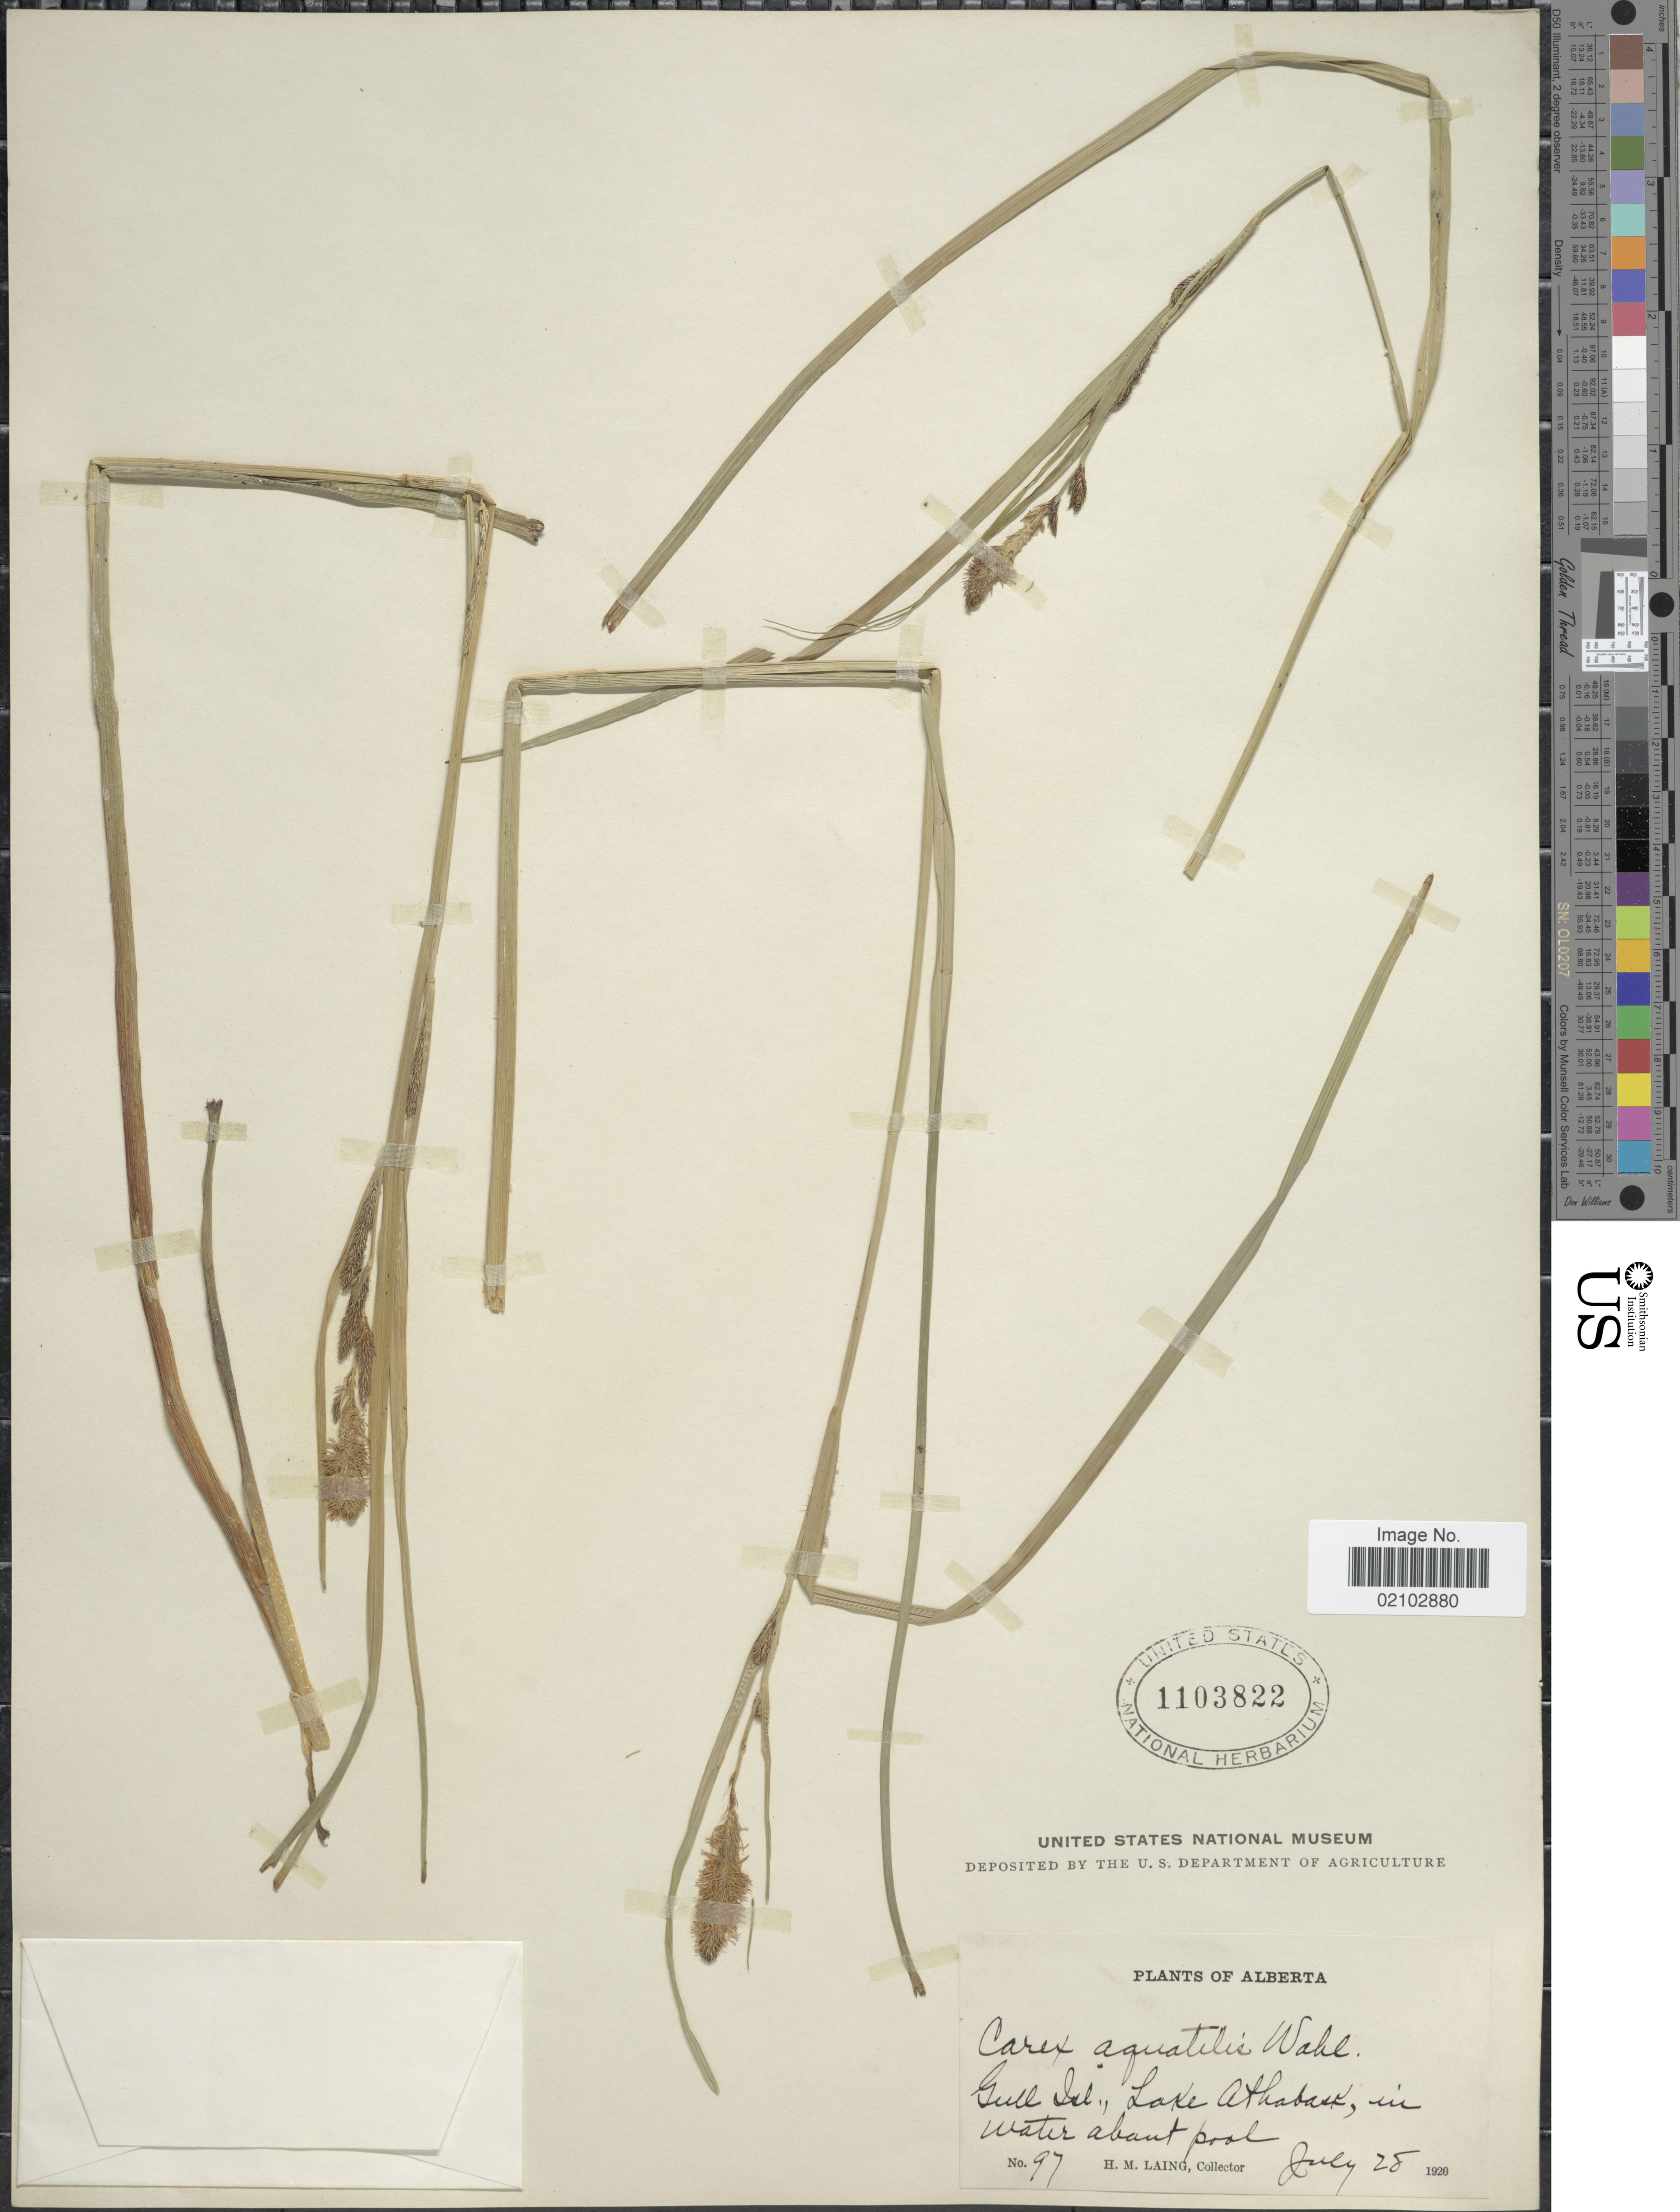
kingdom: Plantae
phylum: Tracheophyta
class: Liliopsida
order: Poales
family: Cyperaceae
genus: Carex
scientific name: Carex aquatilis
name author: Wahlenb.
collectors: H. Laing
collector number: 97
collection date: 1920-07-28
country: Canada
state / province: Alberta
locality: Gull Isl., Lake Athabask, in water about pool.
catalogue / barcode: US 1103822